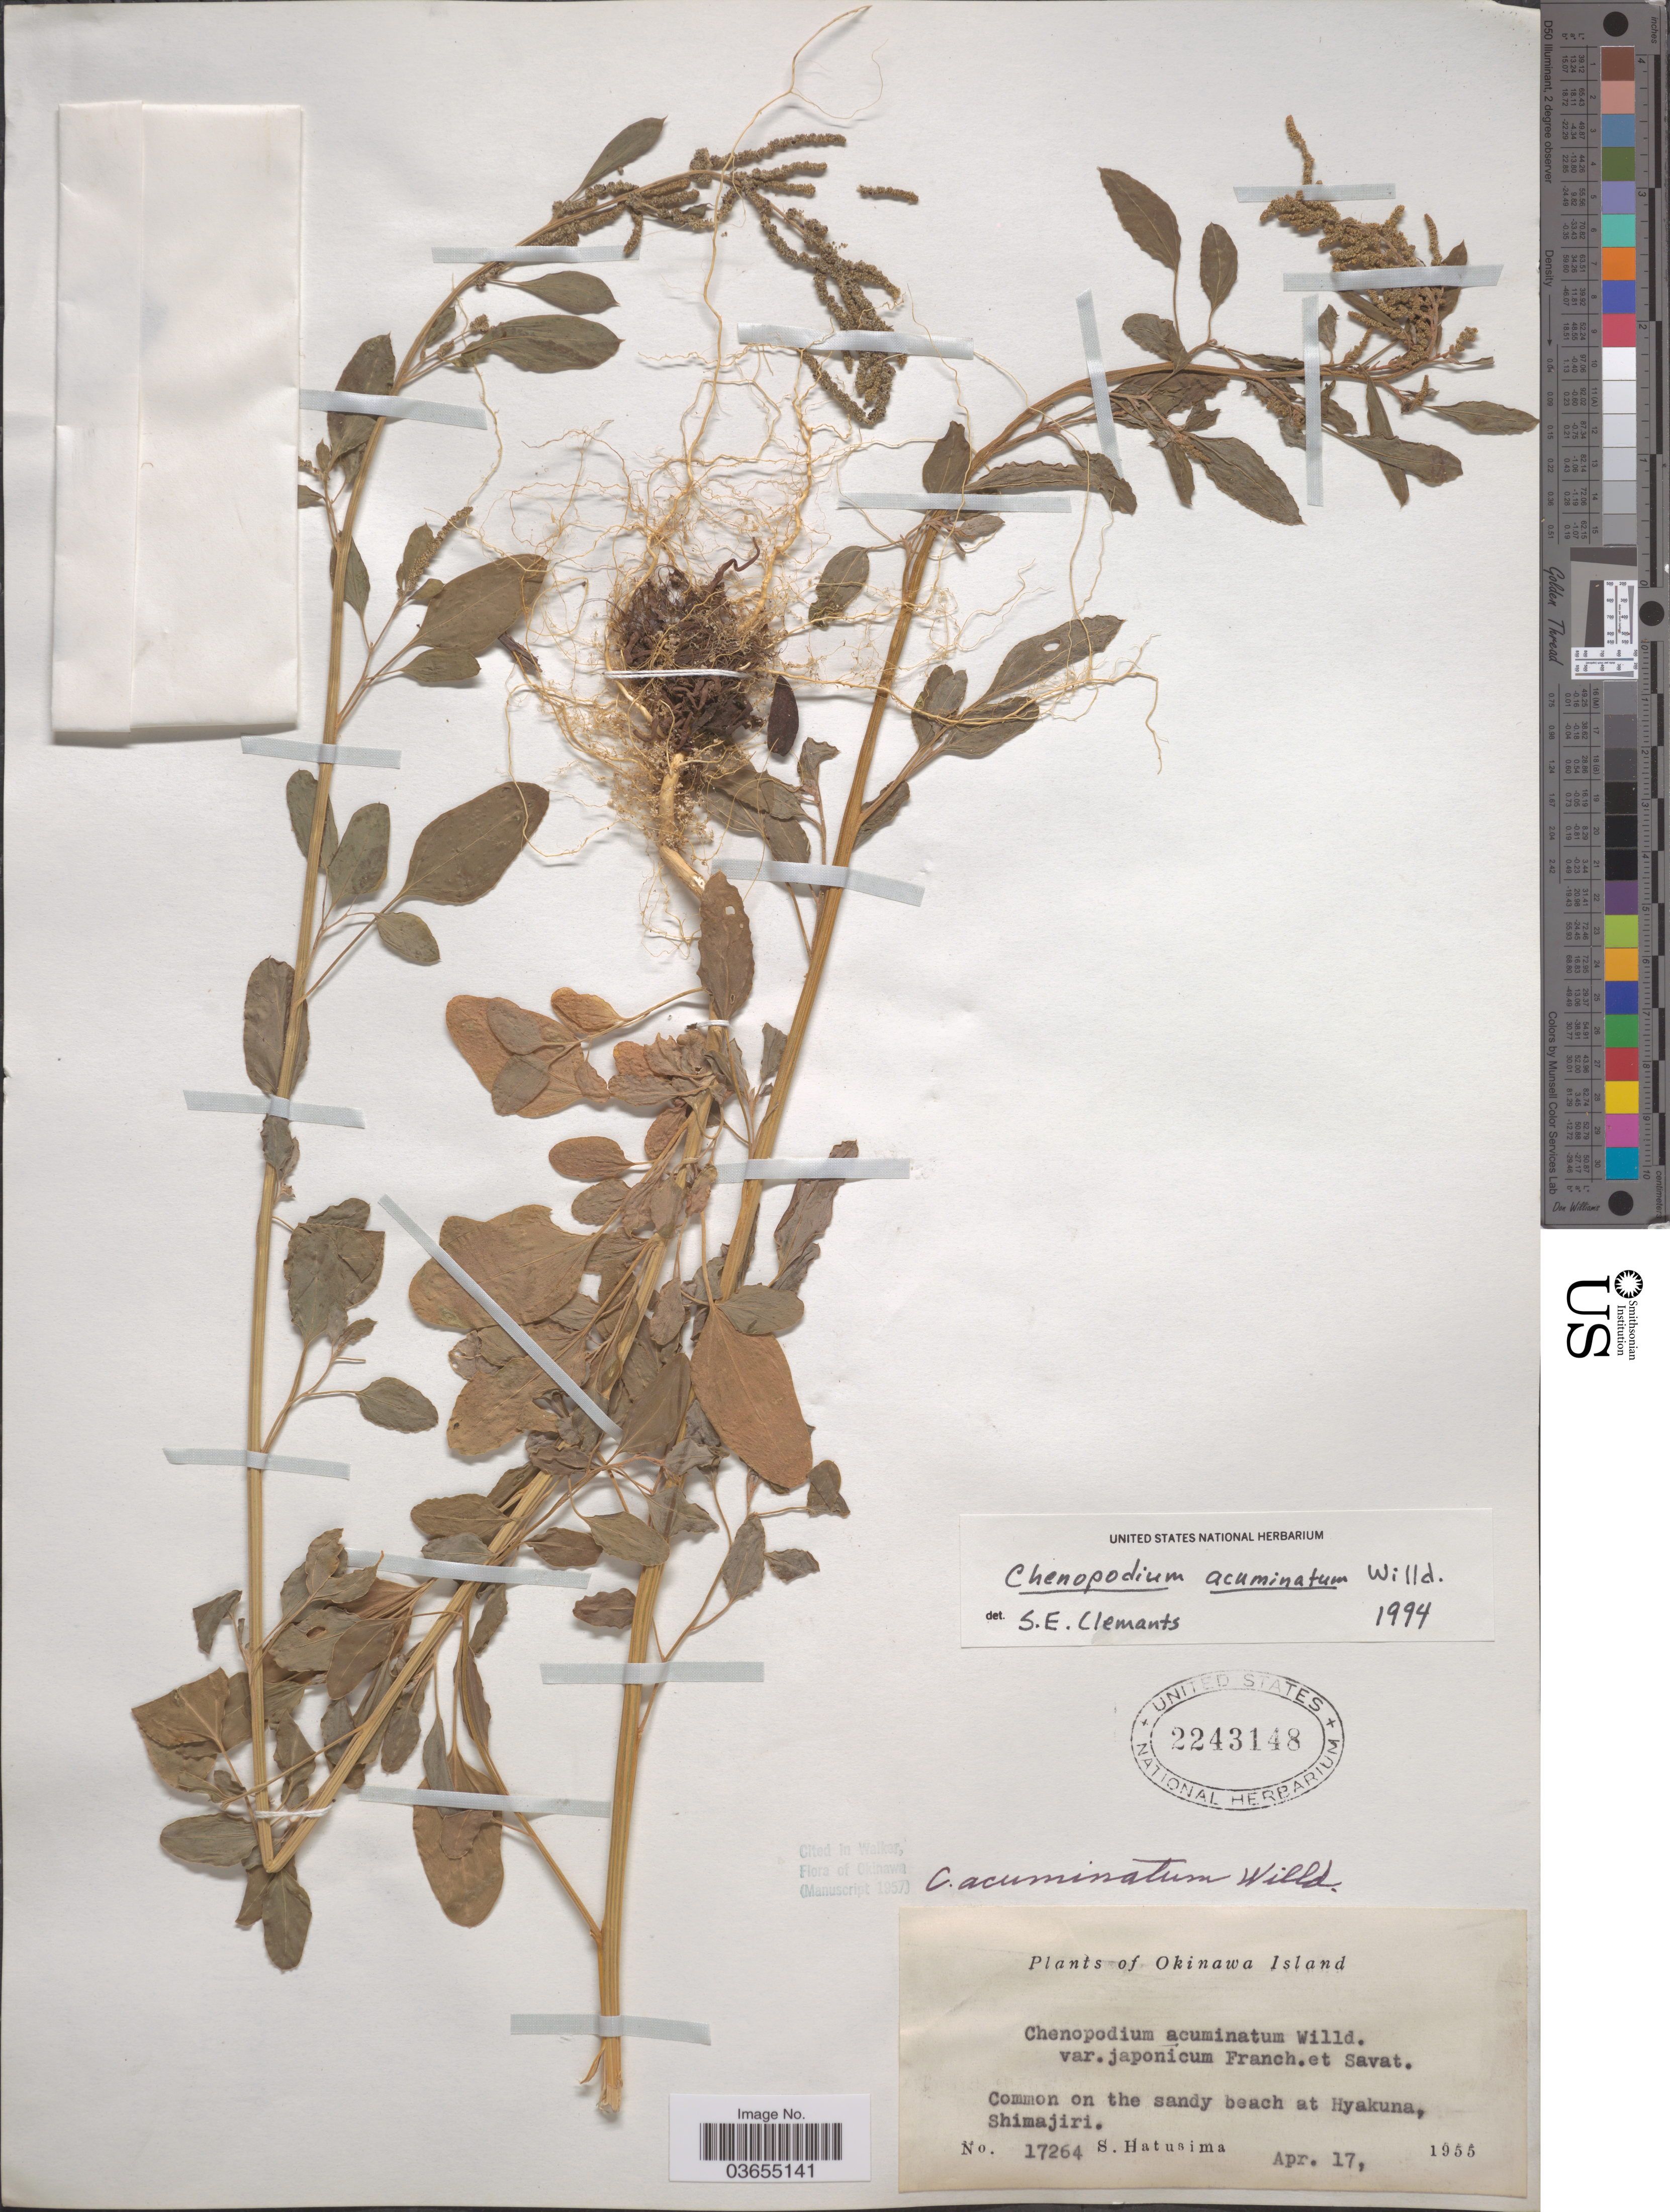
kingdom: Plantae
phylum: Tracheophyta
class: Magnoliopsida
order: Caryophyllales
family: Amaranthaceae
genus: Chenopodium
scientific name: Chenopodium acuminatum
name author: Willd.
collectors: S. Hatusima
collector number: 17264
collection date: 1955-04-17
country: Japan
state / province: Okinawa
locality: At Hyakuna, Shimajiri.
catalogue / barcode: US 2243148